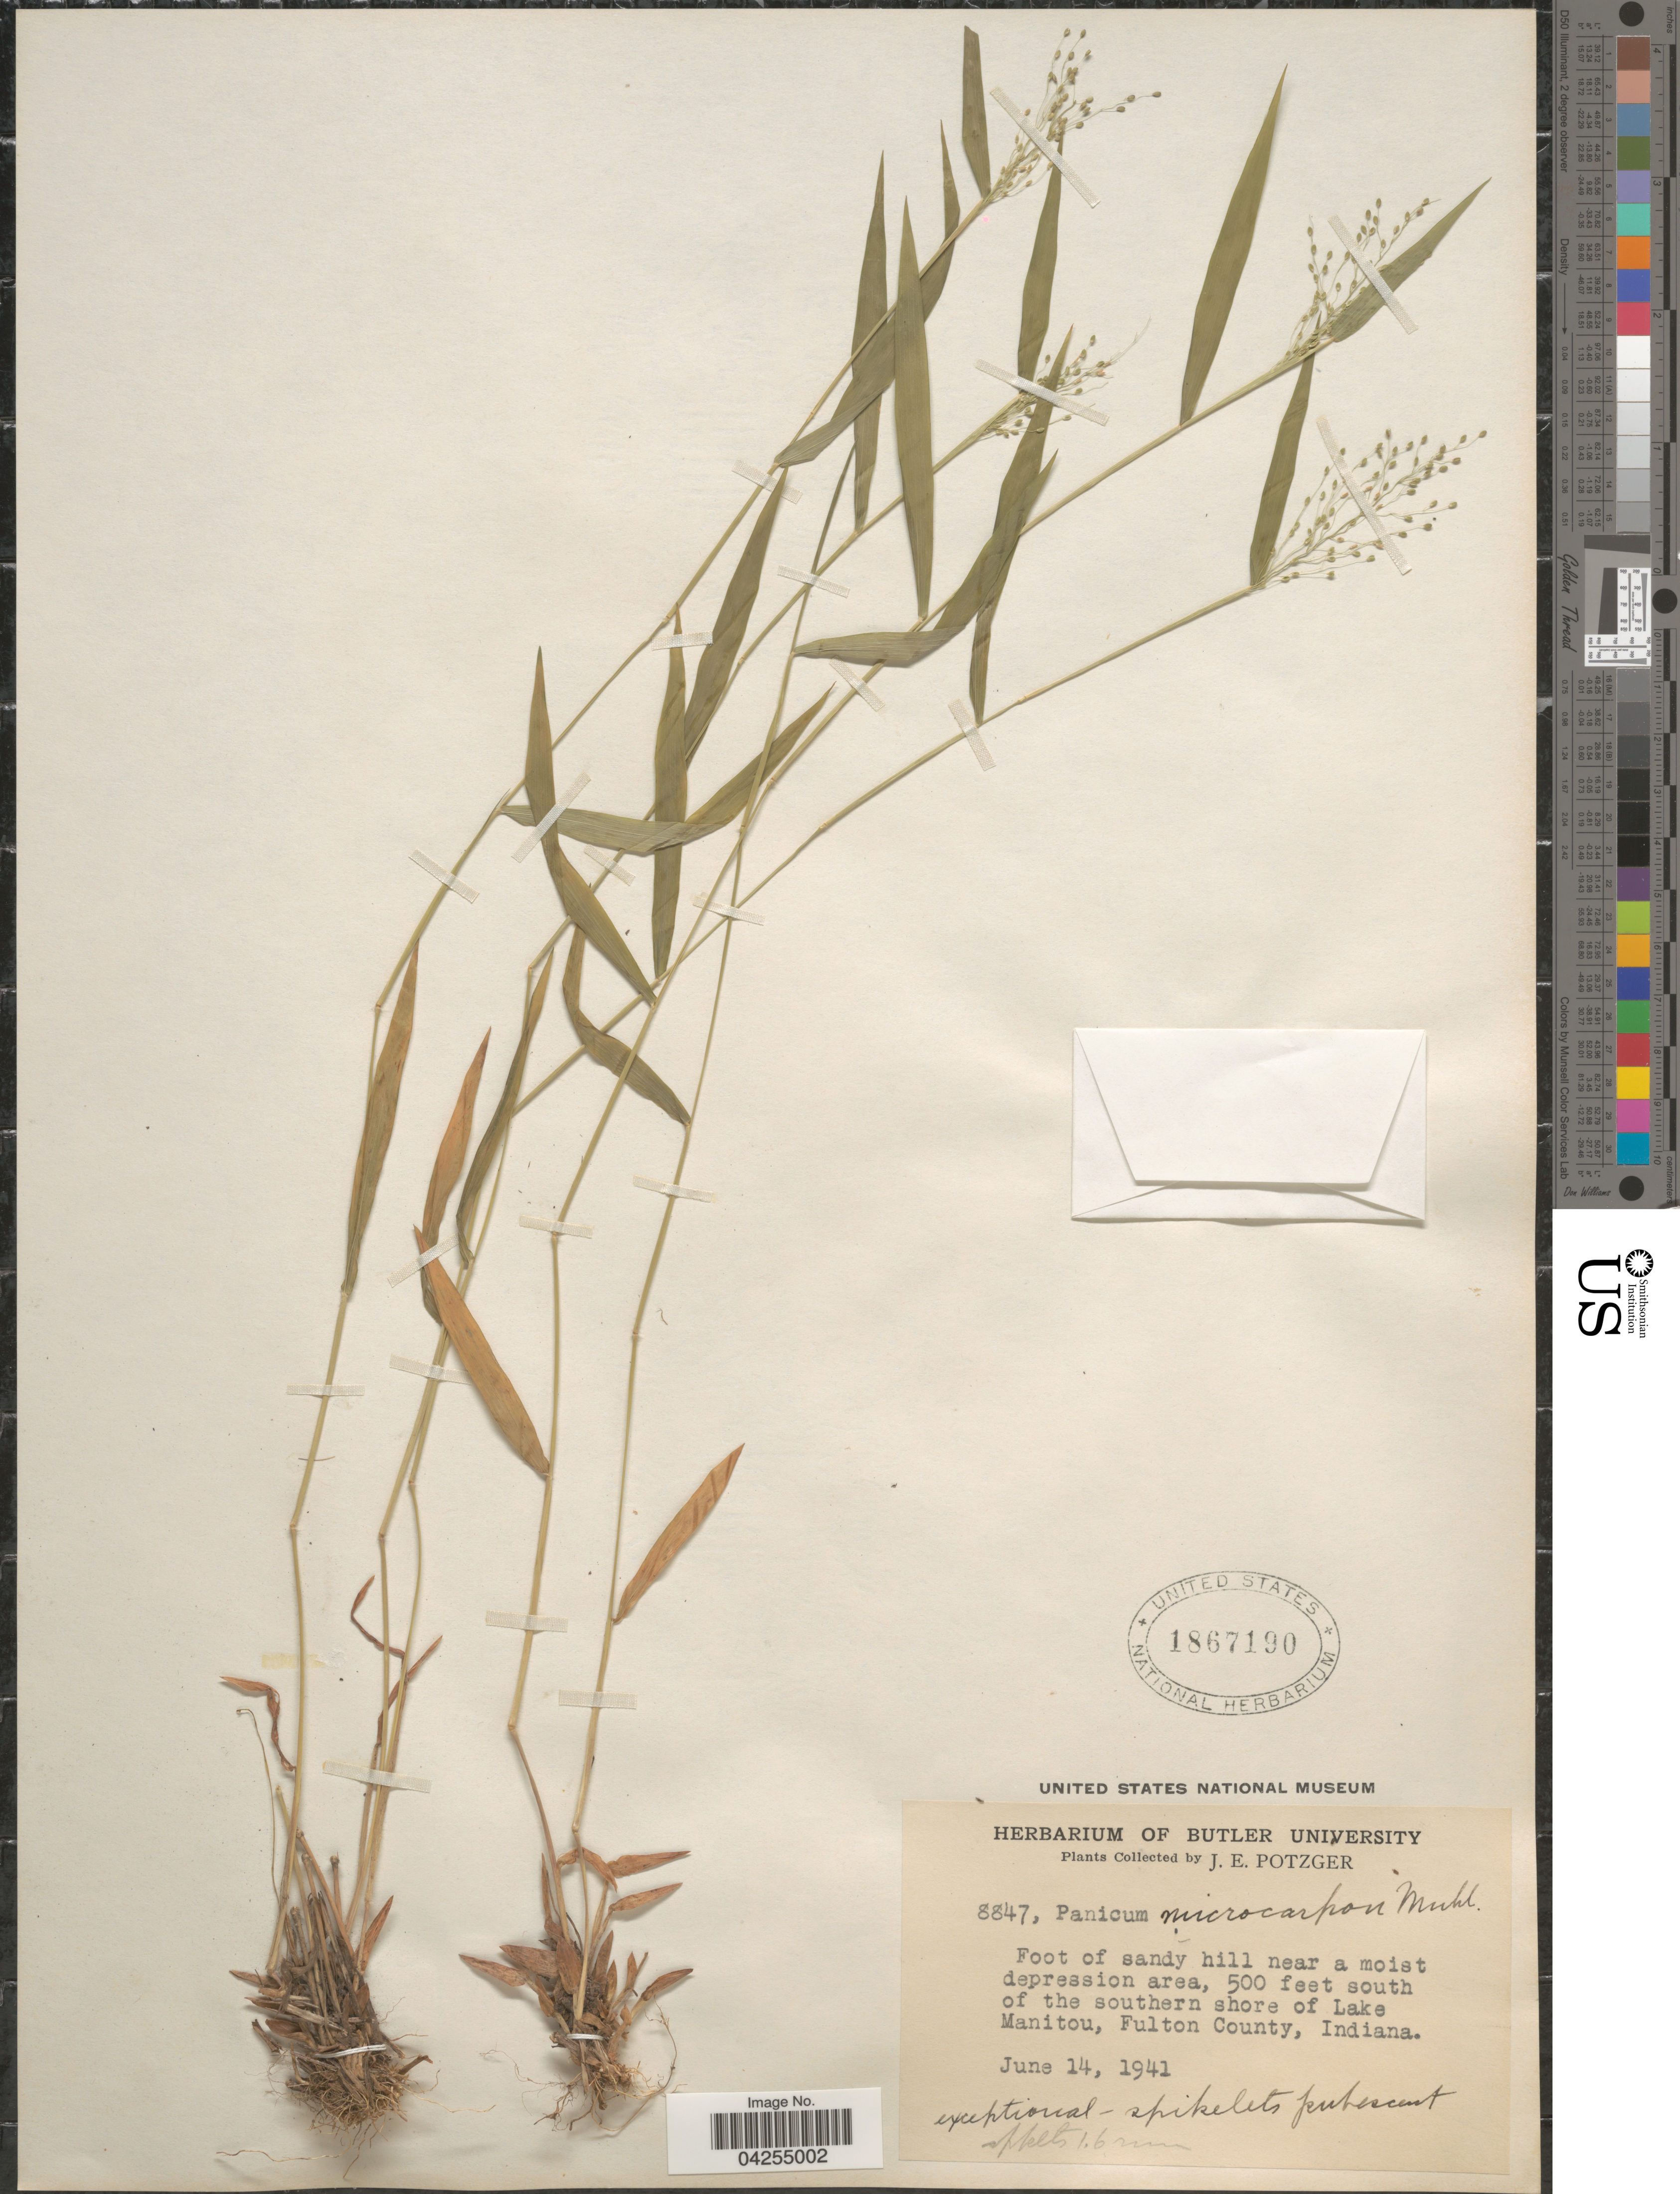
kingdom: Plantae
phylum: Tracheophyta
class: Liliopsida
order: Poales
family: Poaceae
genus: Dichanthelium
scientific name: Dichanthelium dichotomum var. dichotomum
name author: (L.) Gould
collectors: J. Potzger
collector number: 8847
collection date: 1941-06-14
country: United States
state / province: Indiana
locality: Foot of sandy hill near a moist depression area, 500 feet south of the southern shore of Lake Manitou, Fulton County.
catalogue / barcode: US 1867190